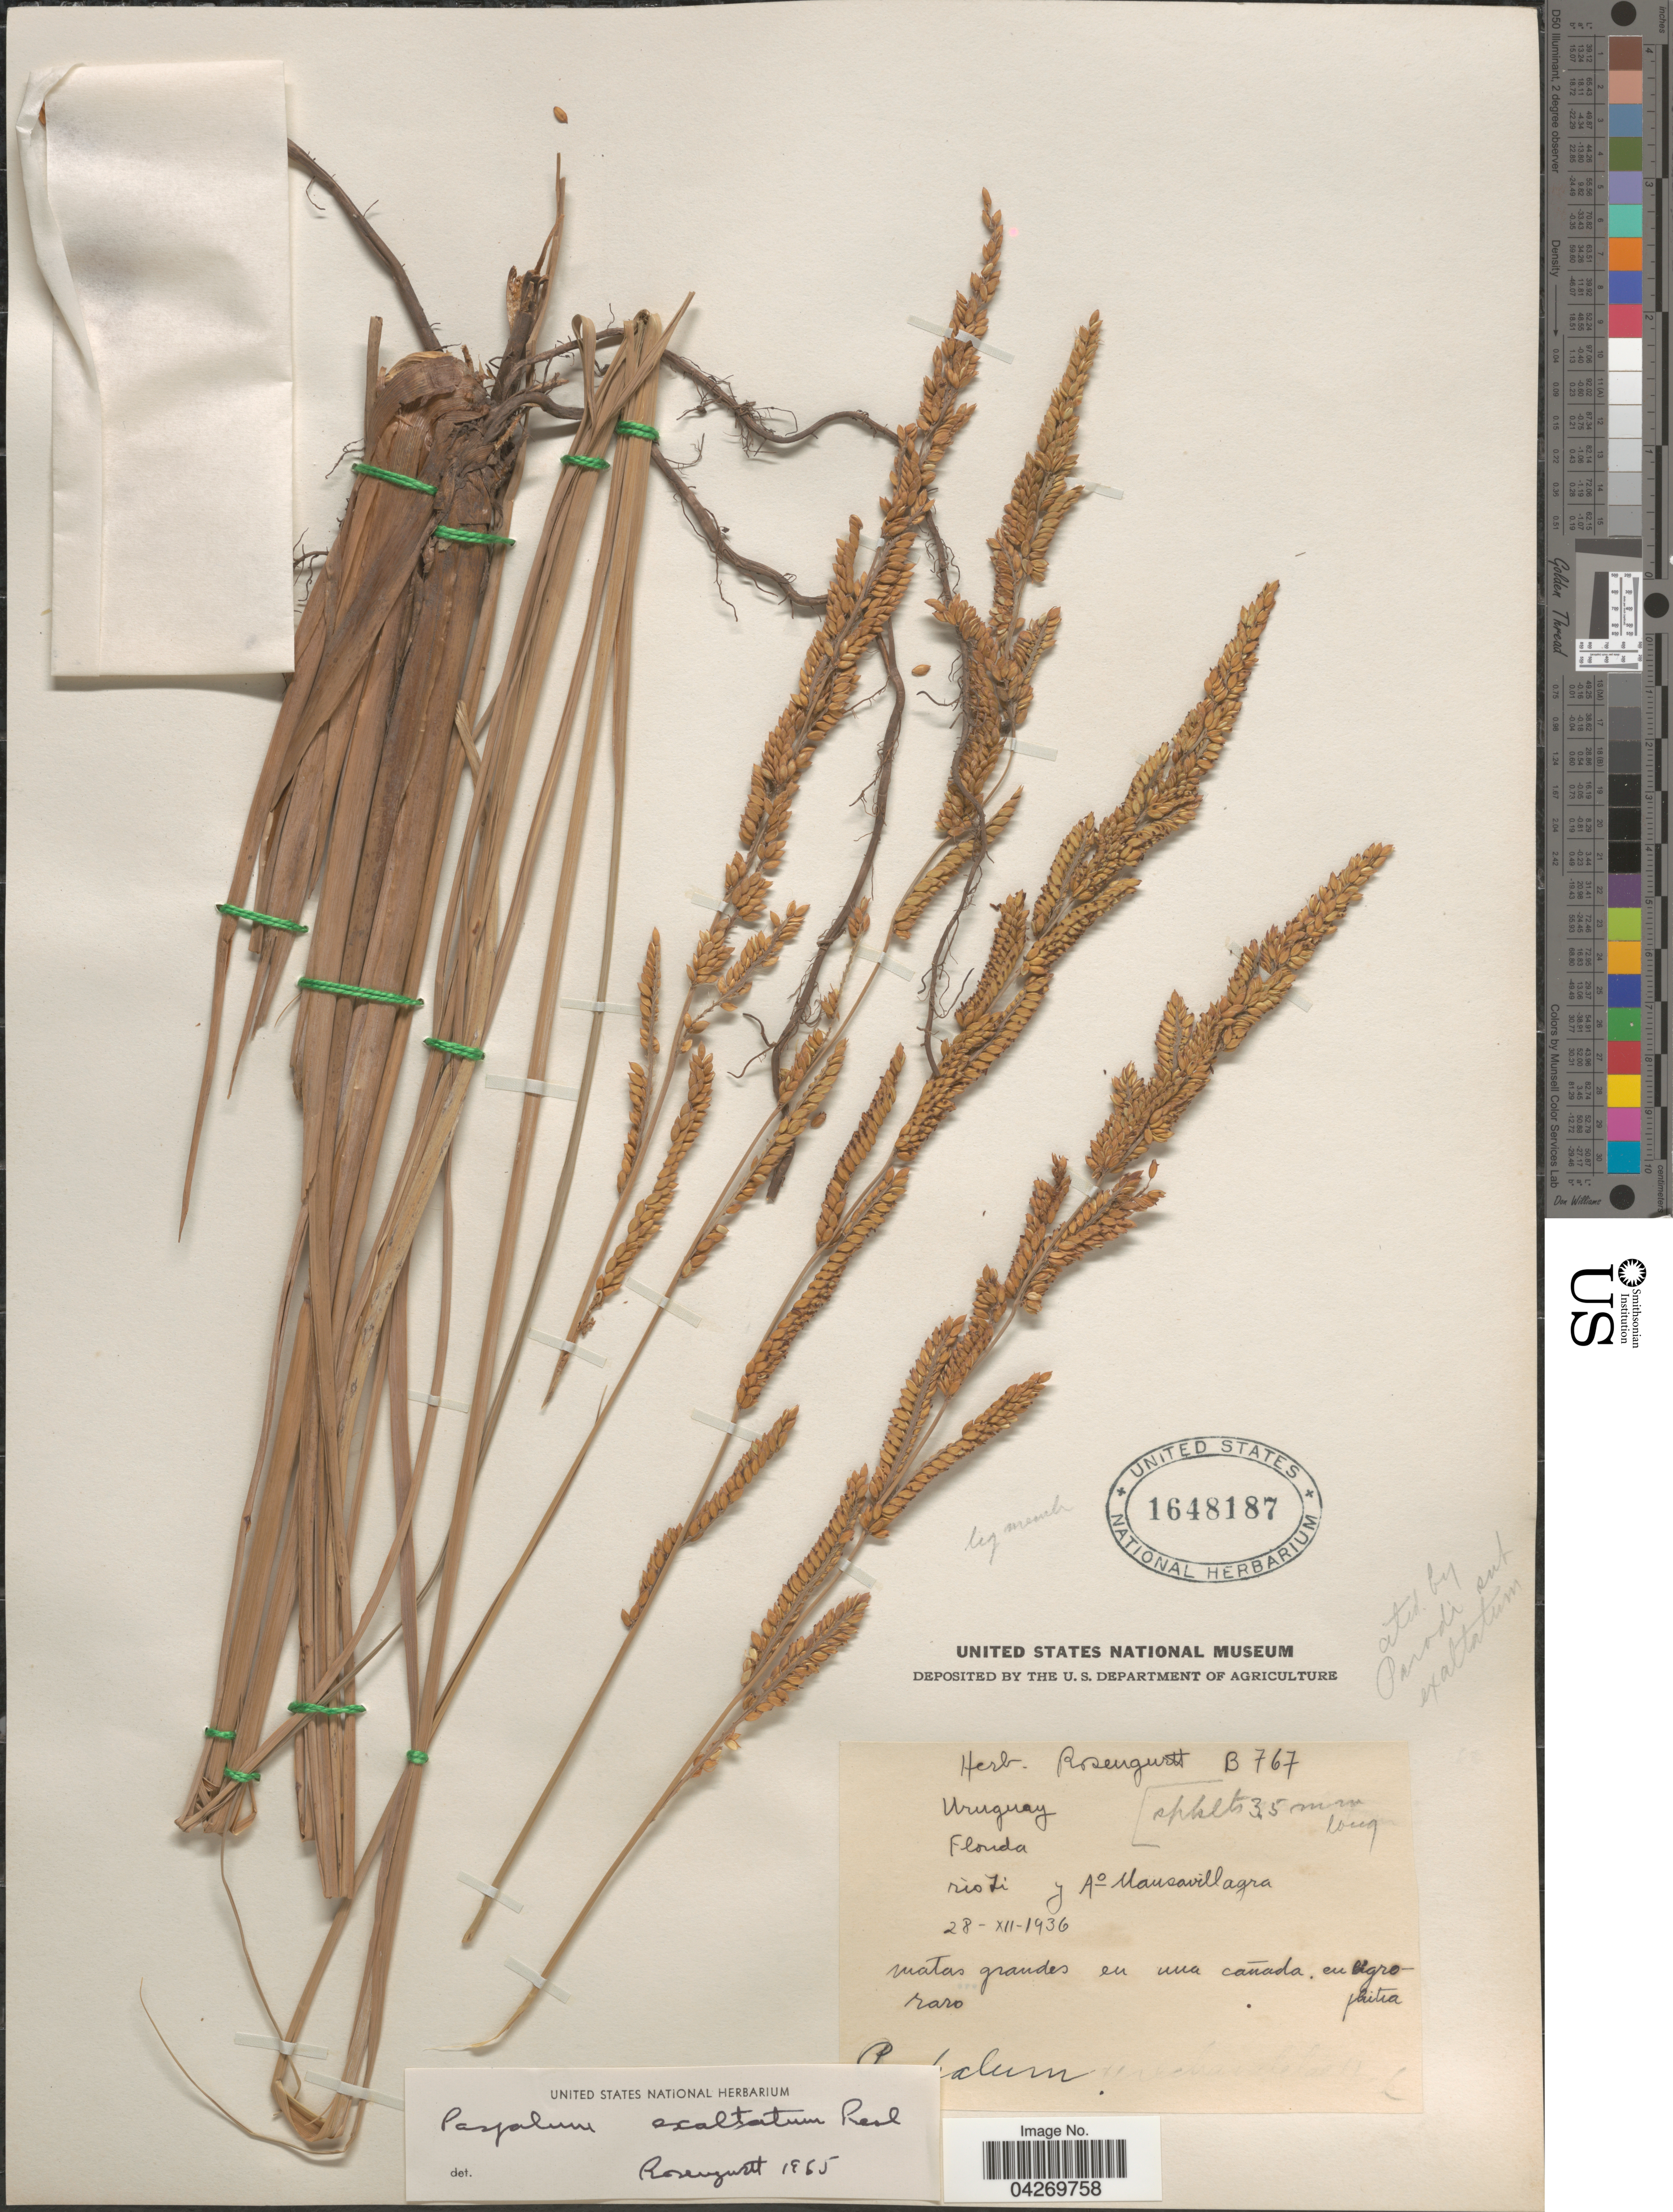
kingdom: Plantae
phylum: Tracheophyta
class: Liliopsida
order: Poales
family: Poaceae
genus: Paspalum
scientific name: Paspalum exaltatum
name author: J. Presl in C. Presl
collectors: ex herb. Rosengurtt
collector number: B767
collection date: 1936-12-28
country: Uruguay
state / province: Florida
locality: Rio Yi y Ao Mansavillagra.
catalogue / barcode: US 1648187